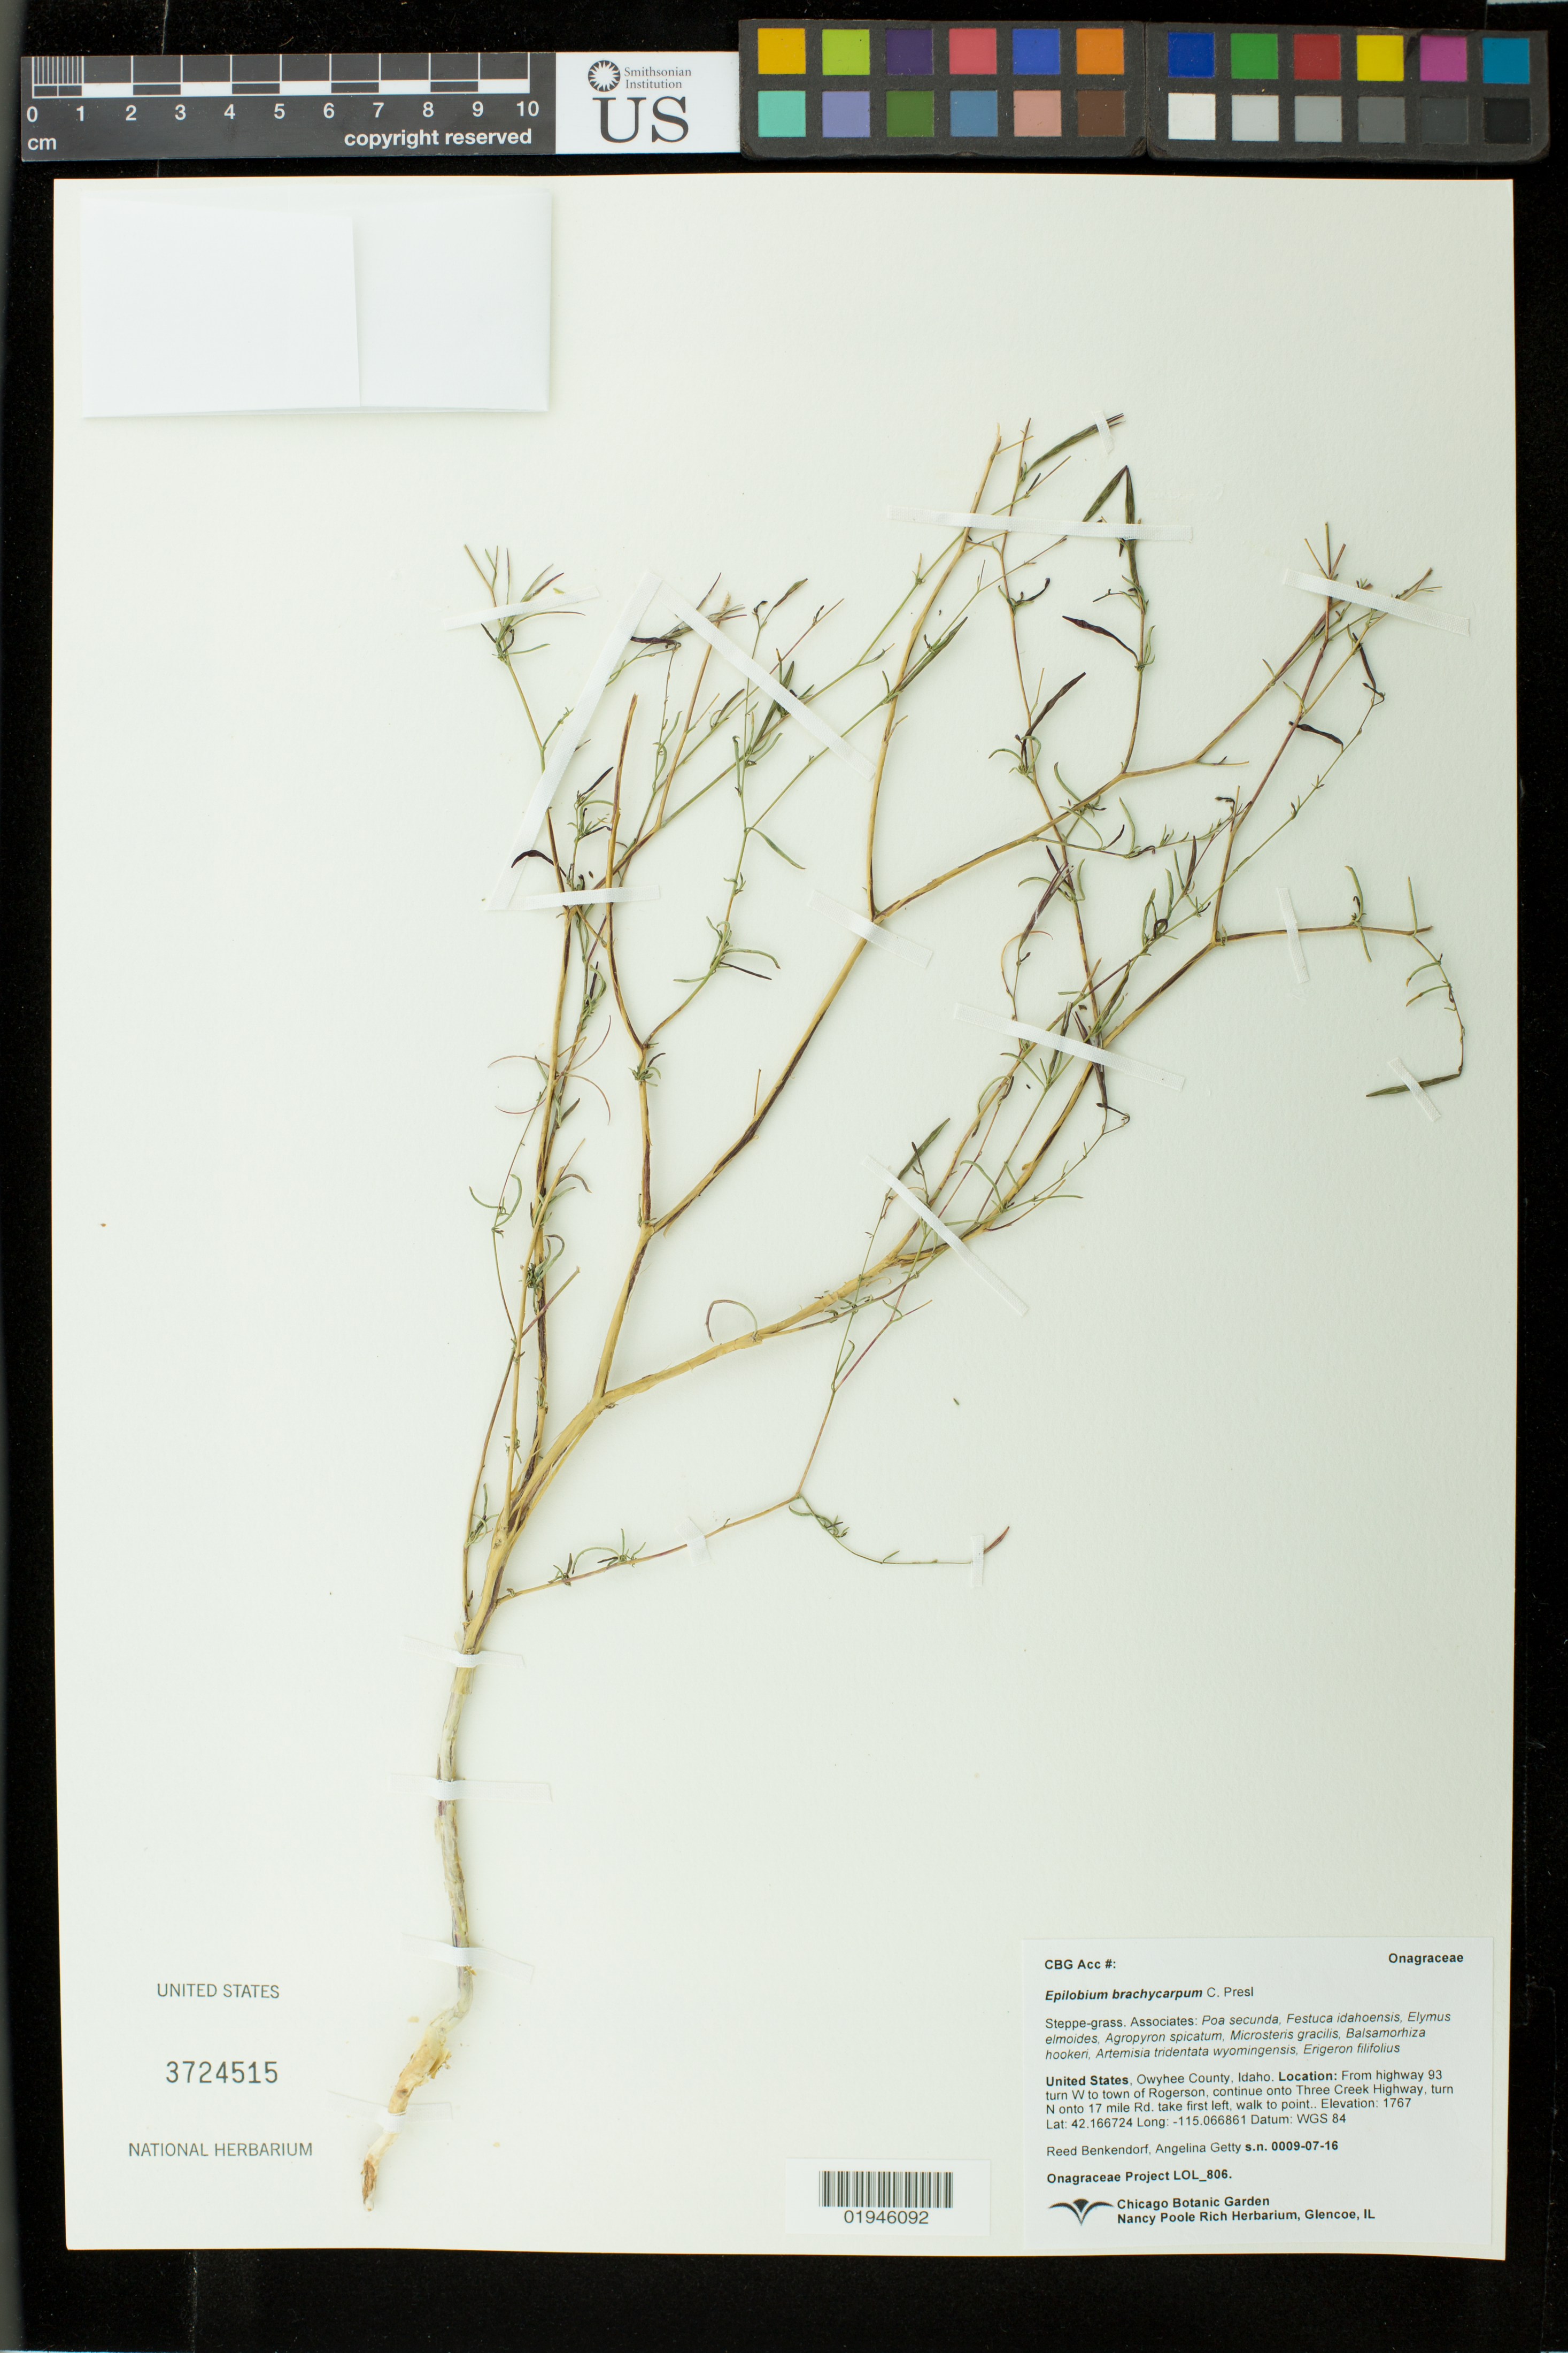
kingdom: Plantae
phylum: Tracheophyta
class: Magnoliopsida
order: Myrtales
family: Onagraceae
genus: Epilobium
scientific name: Epilobium brachycarpum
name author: C. Presl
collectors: R. Benkendorf & A. Getty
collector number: LOL 806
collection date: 2016-09-07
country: United States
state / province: Idaho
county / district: Owyhee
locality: Grassy Hills Allotment, from highway 93 turn W to town of Rogerson, continue onto Three Creek Highway, turn N onto 17 mile Rd. take first left, walk to point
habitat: Steppe-grass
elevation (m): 1767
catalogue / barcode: US 3724515